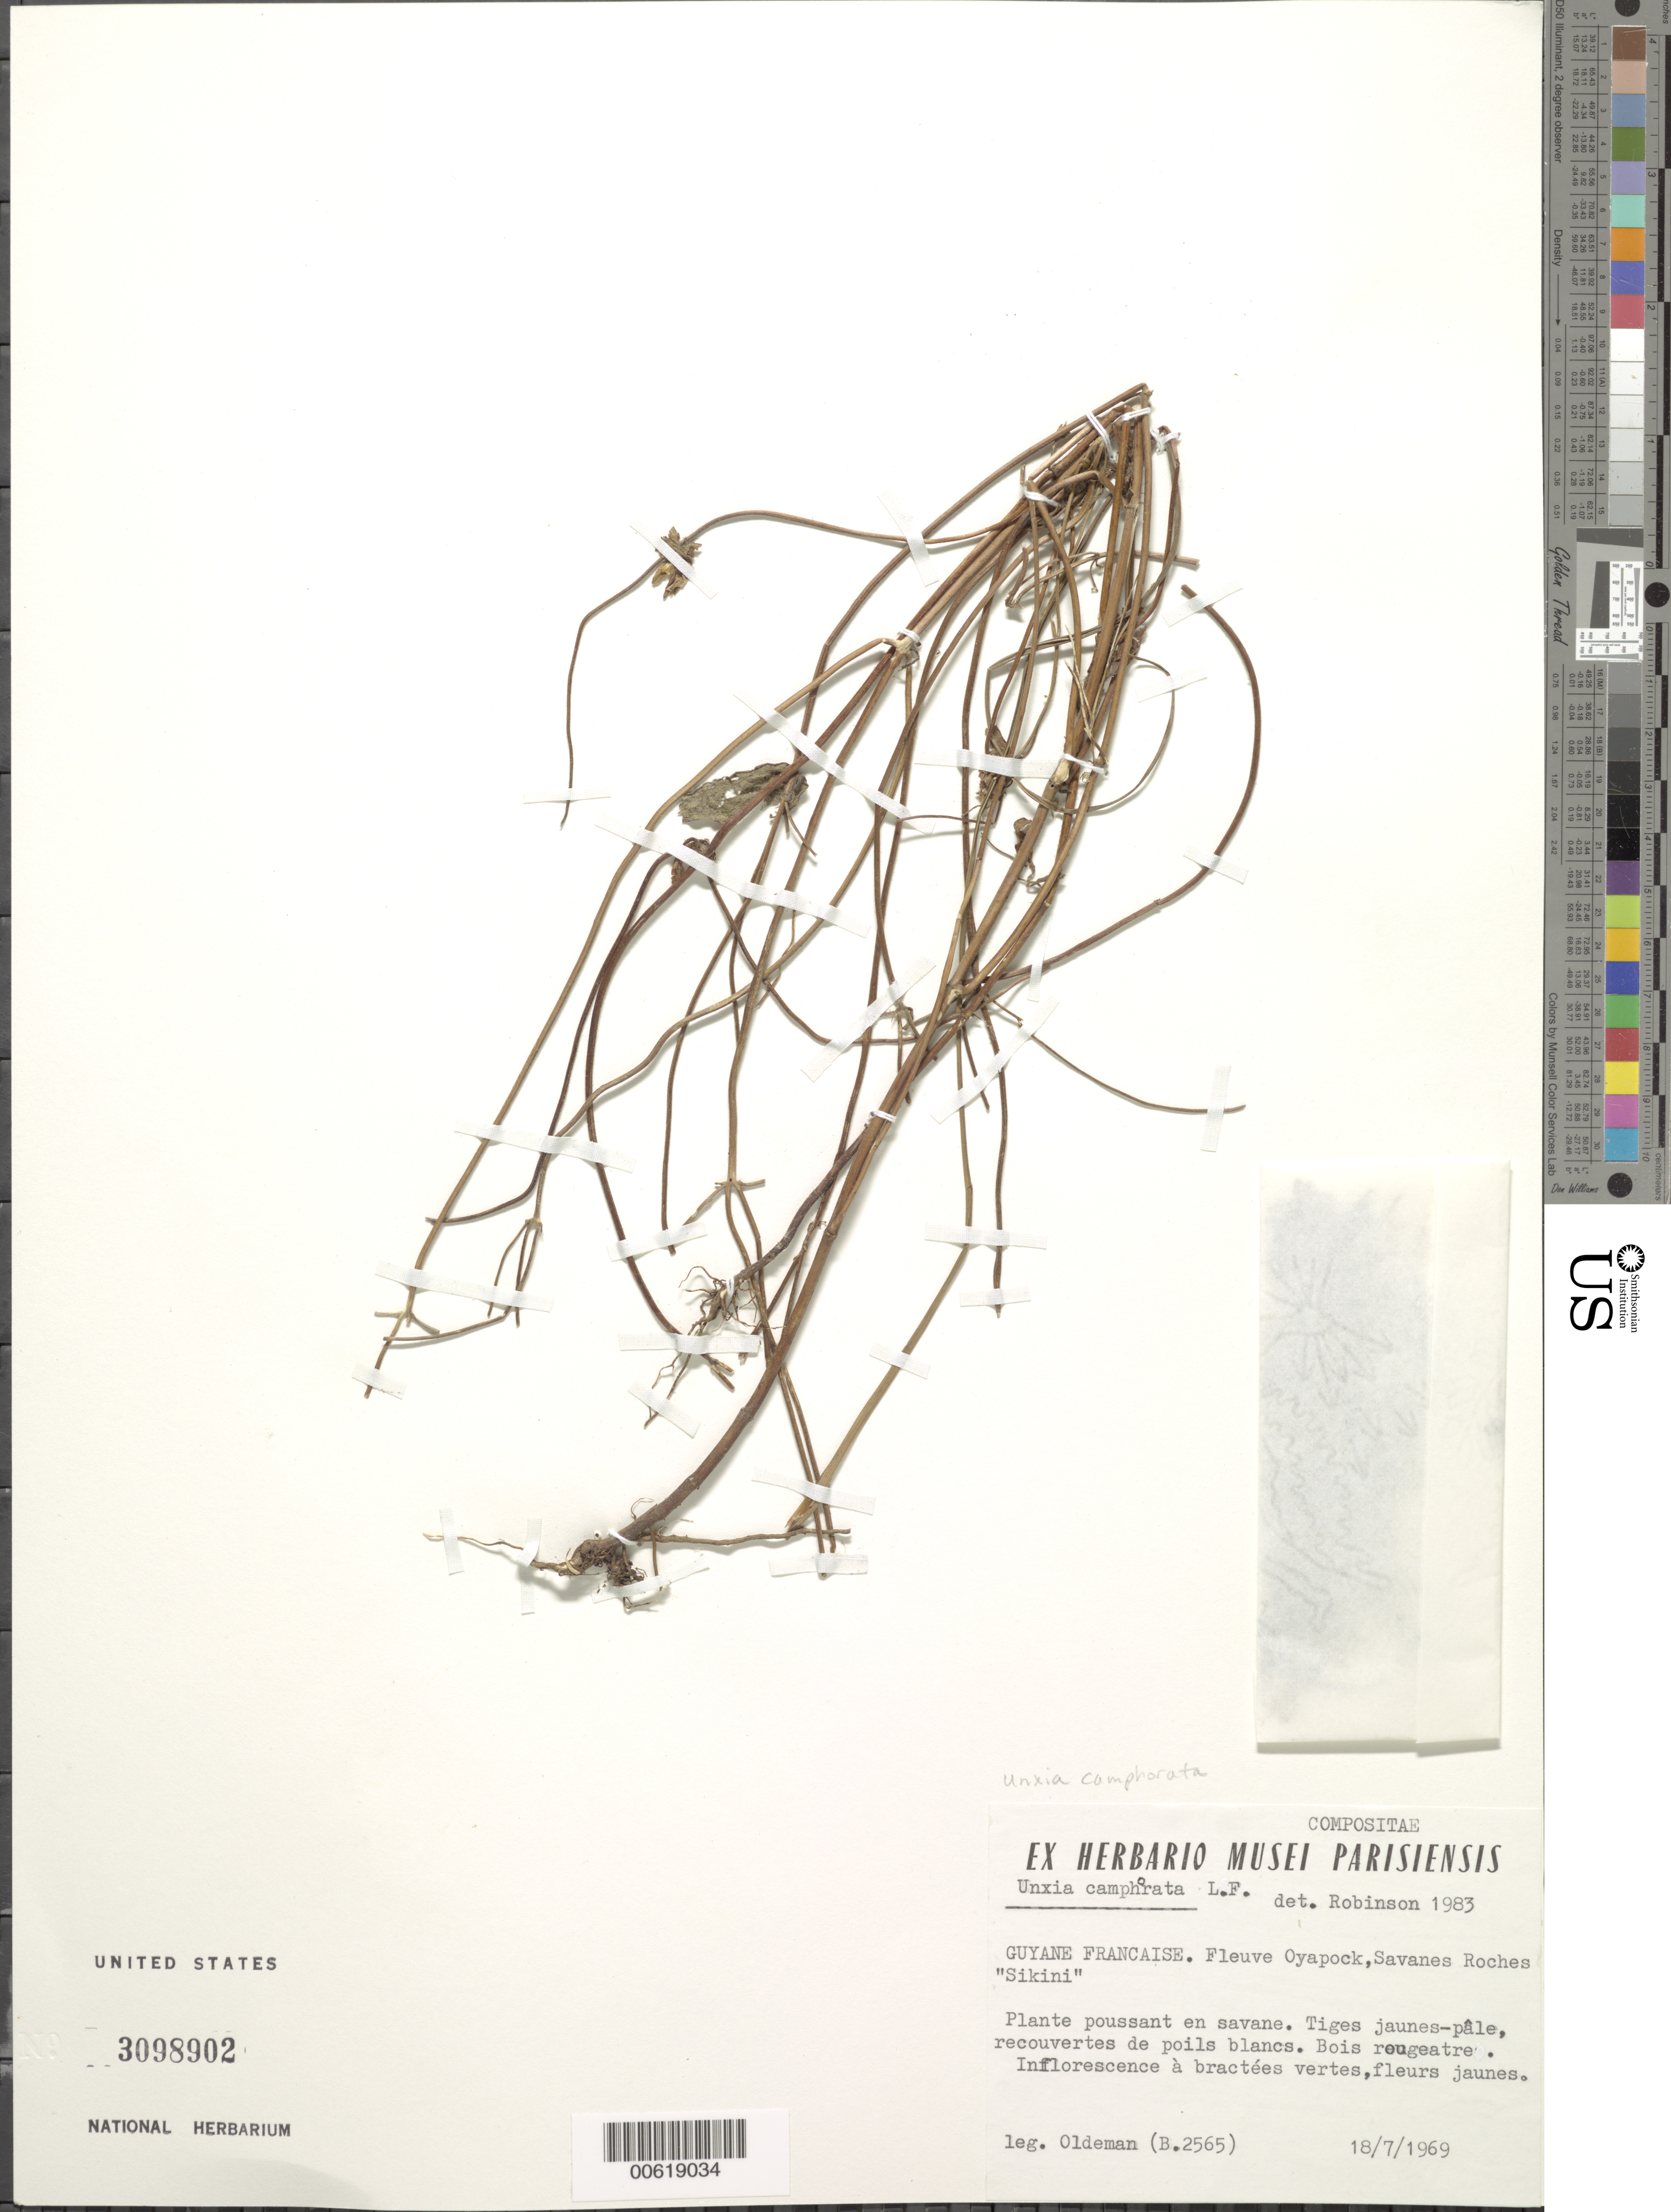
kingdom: Plantae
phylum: Tracheophyta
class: Magnoliopsida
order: Asterales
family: Asteraceae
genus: Unxia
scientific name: Unxia camphorata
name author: L. f.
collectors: R. Oldeman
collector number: B 2565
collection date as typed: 18-Jul-69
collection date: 1969-07-18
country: French Guiana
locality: Fleuve Oyapock, savanes Roches "Sikini"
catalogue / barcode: US 3098902